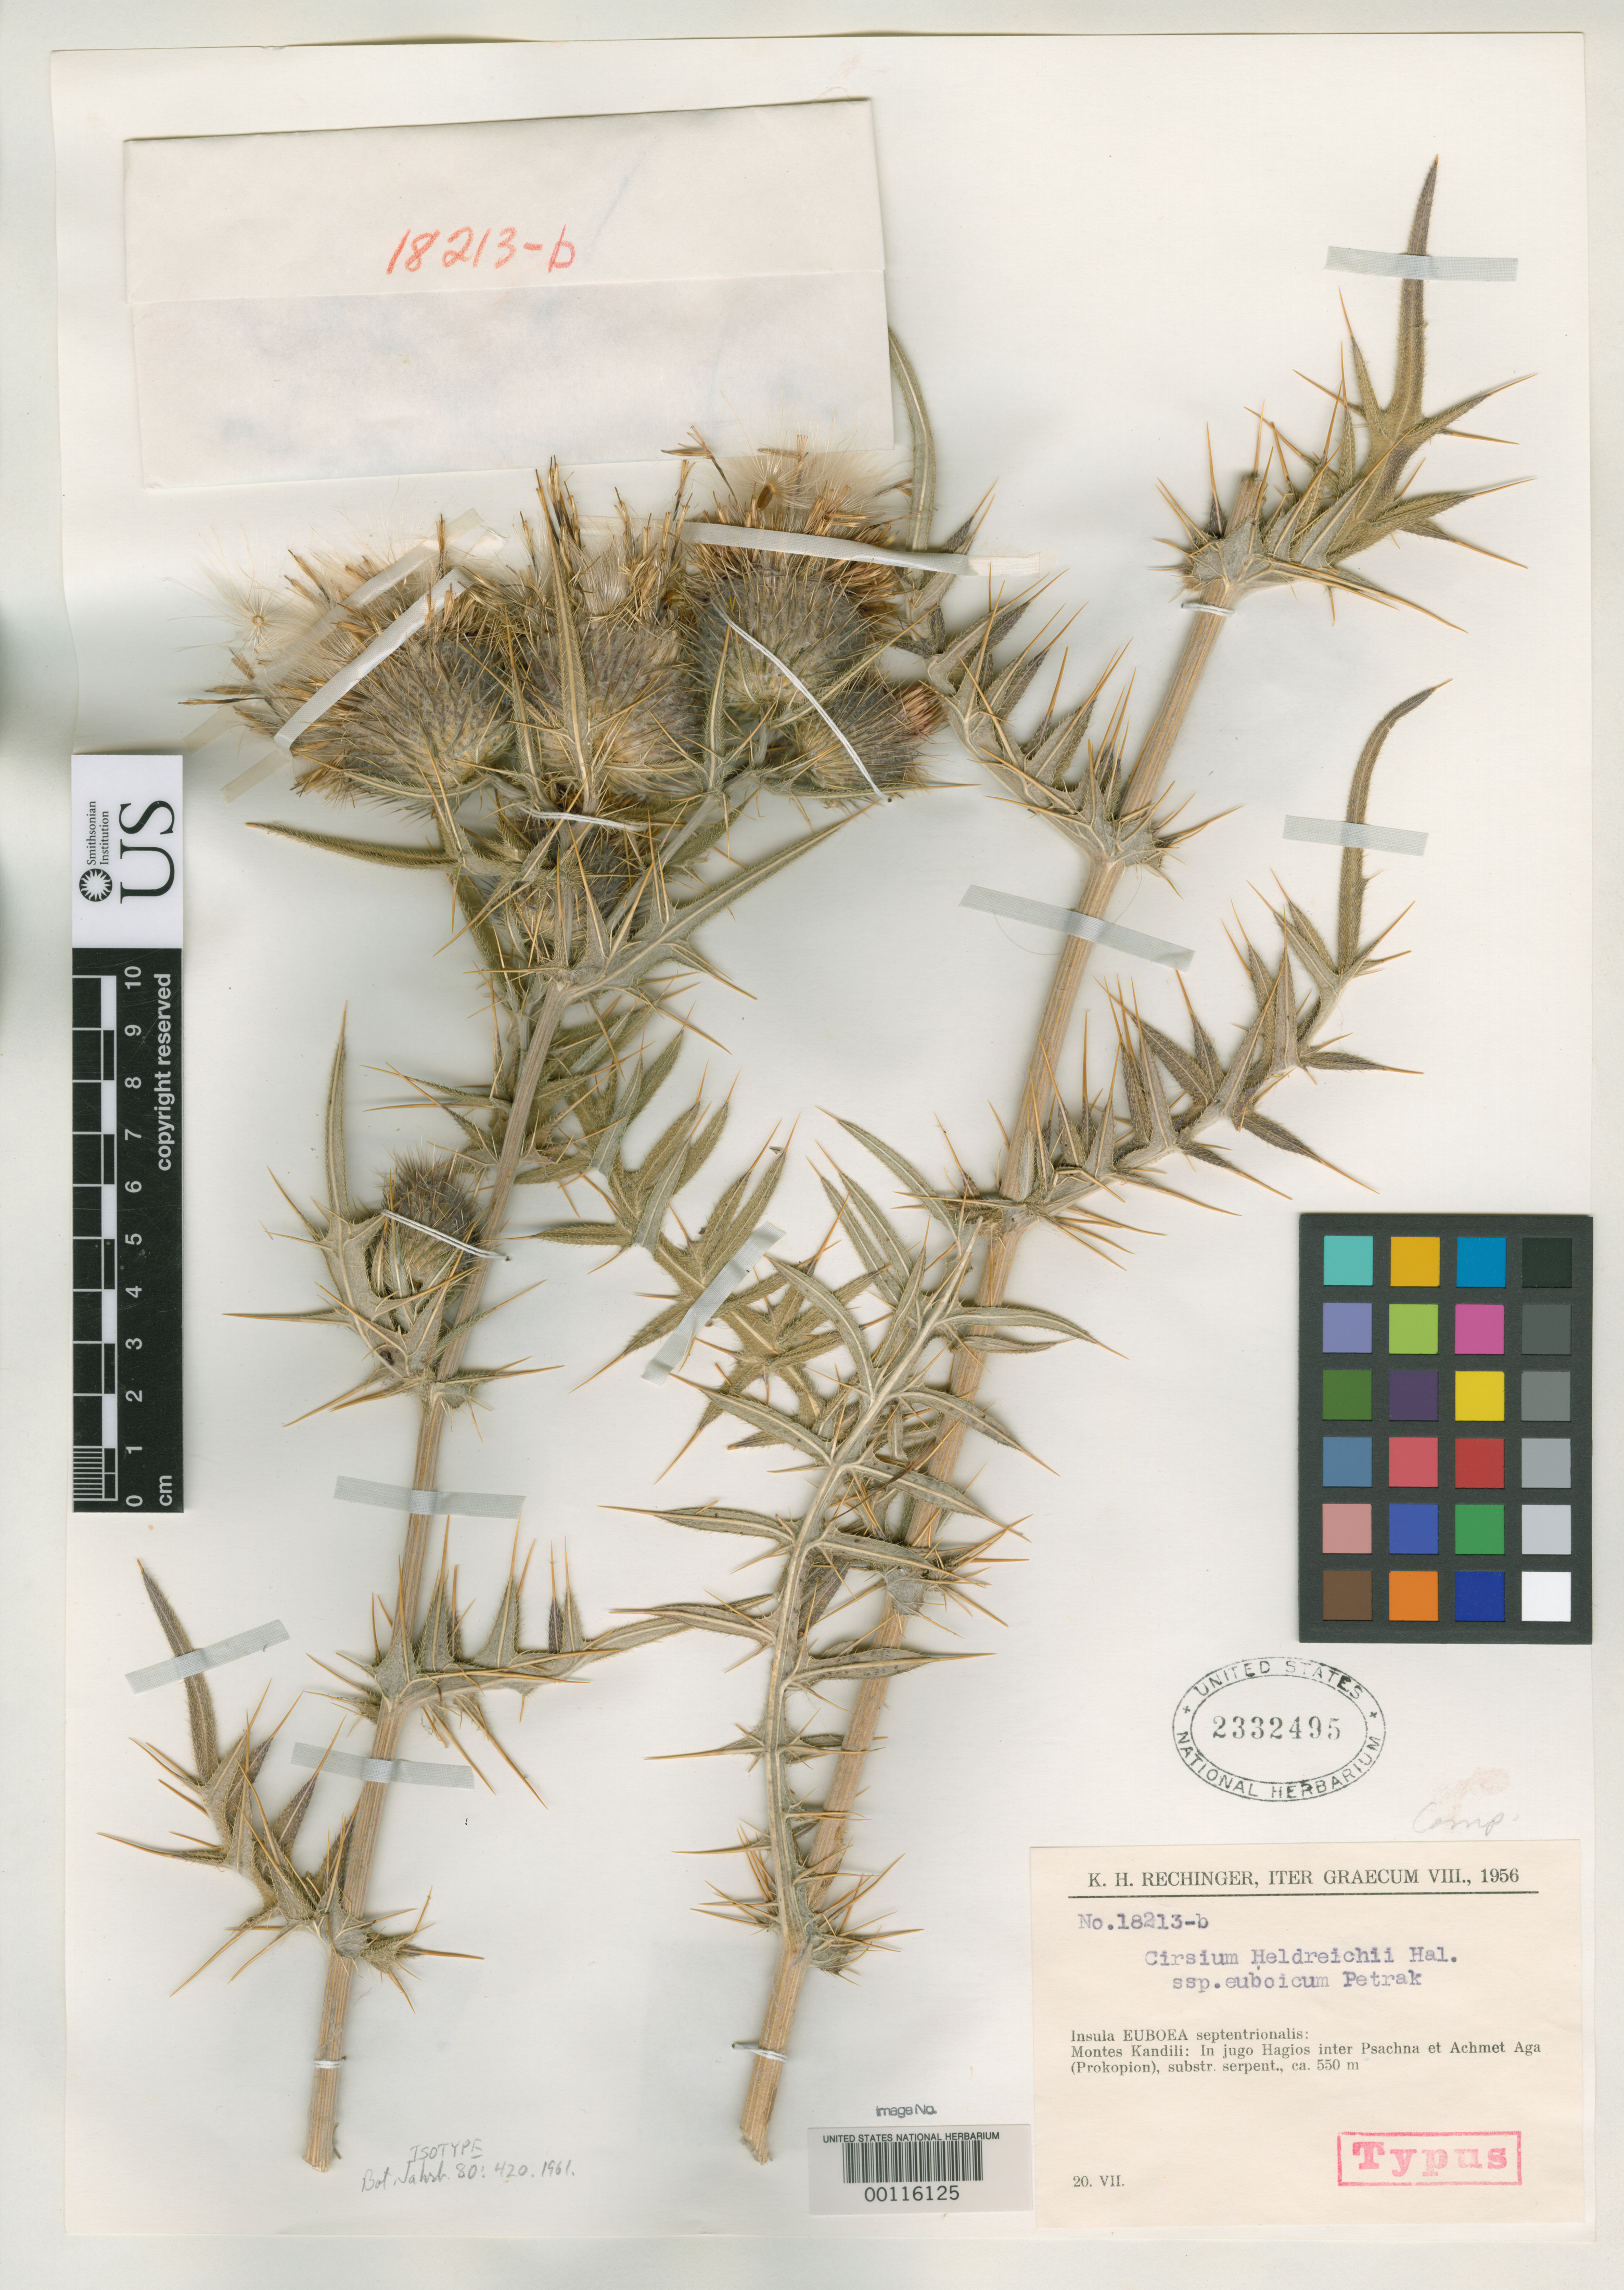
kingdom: Plantae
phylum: Tracheophyta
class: Magnoliopsida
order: Asterales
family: Asteraceae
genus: Cirsium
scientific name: Cirsium heldreichii subsp. euboicum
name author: Petr.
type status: Isotype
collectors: K. H. Rechinger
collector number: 18,213-b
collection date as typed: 20 Jul 1956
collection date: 1956-07-20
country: Greece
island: Euboea Island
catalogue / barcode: US 2332495